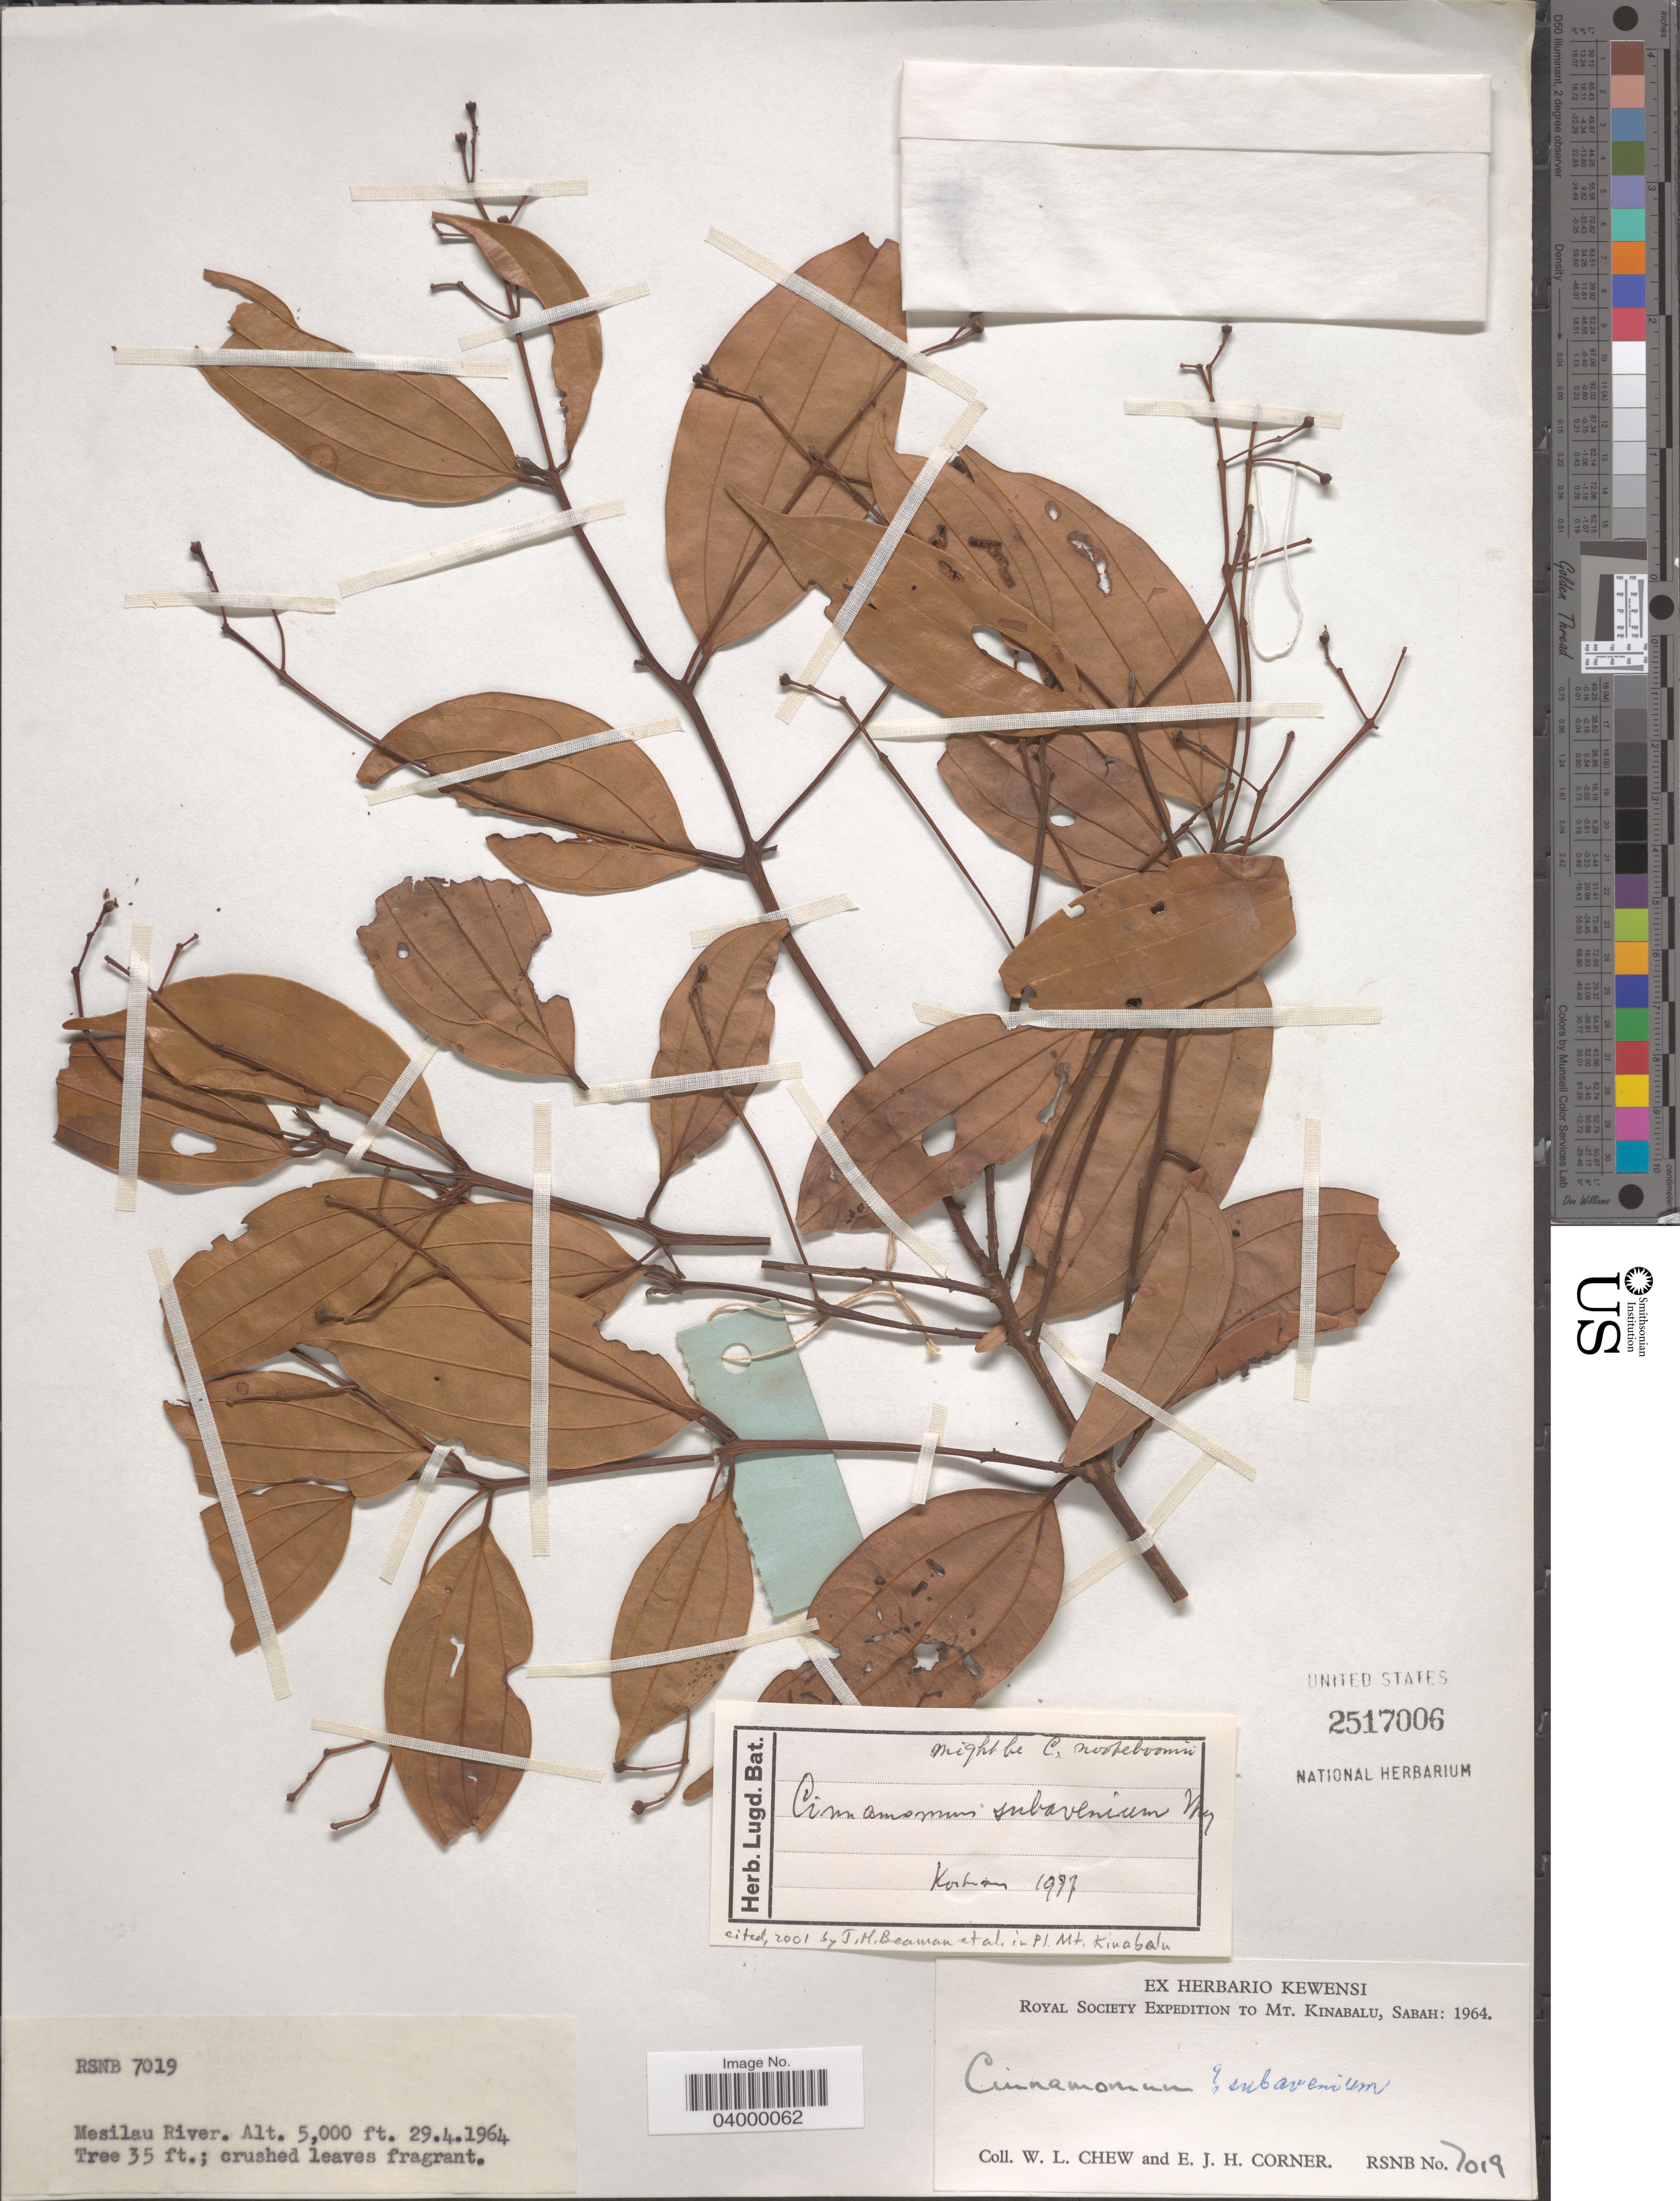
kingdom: Plantae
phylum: Tracheophyta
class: Magnoliopsida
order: Laurales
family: Lauraceae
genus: Cinnamomum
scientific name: Cinnamomum subavenium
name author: Miq.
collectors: W. Chew & E. Corner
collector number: RSNB 7019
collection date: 1964-04-29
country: Malaysia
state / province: Sabah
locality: Mt. Kinabalu, Sabah. Mesilau River.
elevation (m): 1524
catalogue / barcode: US 2517006